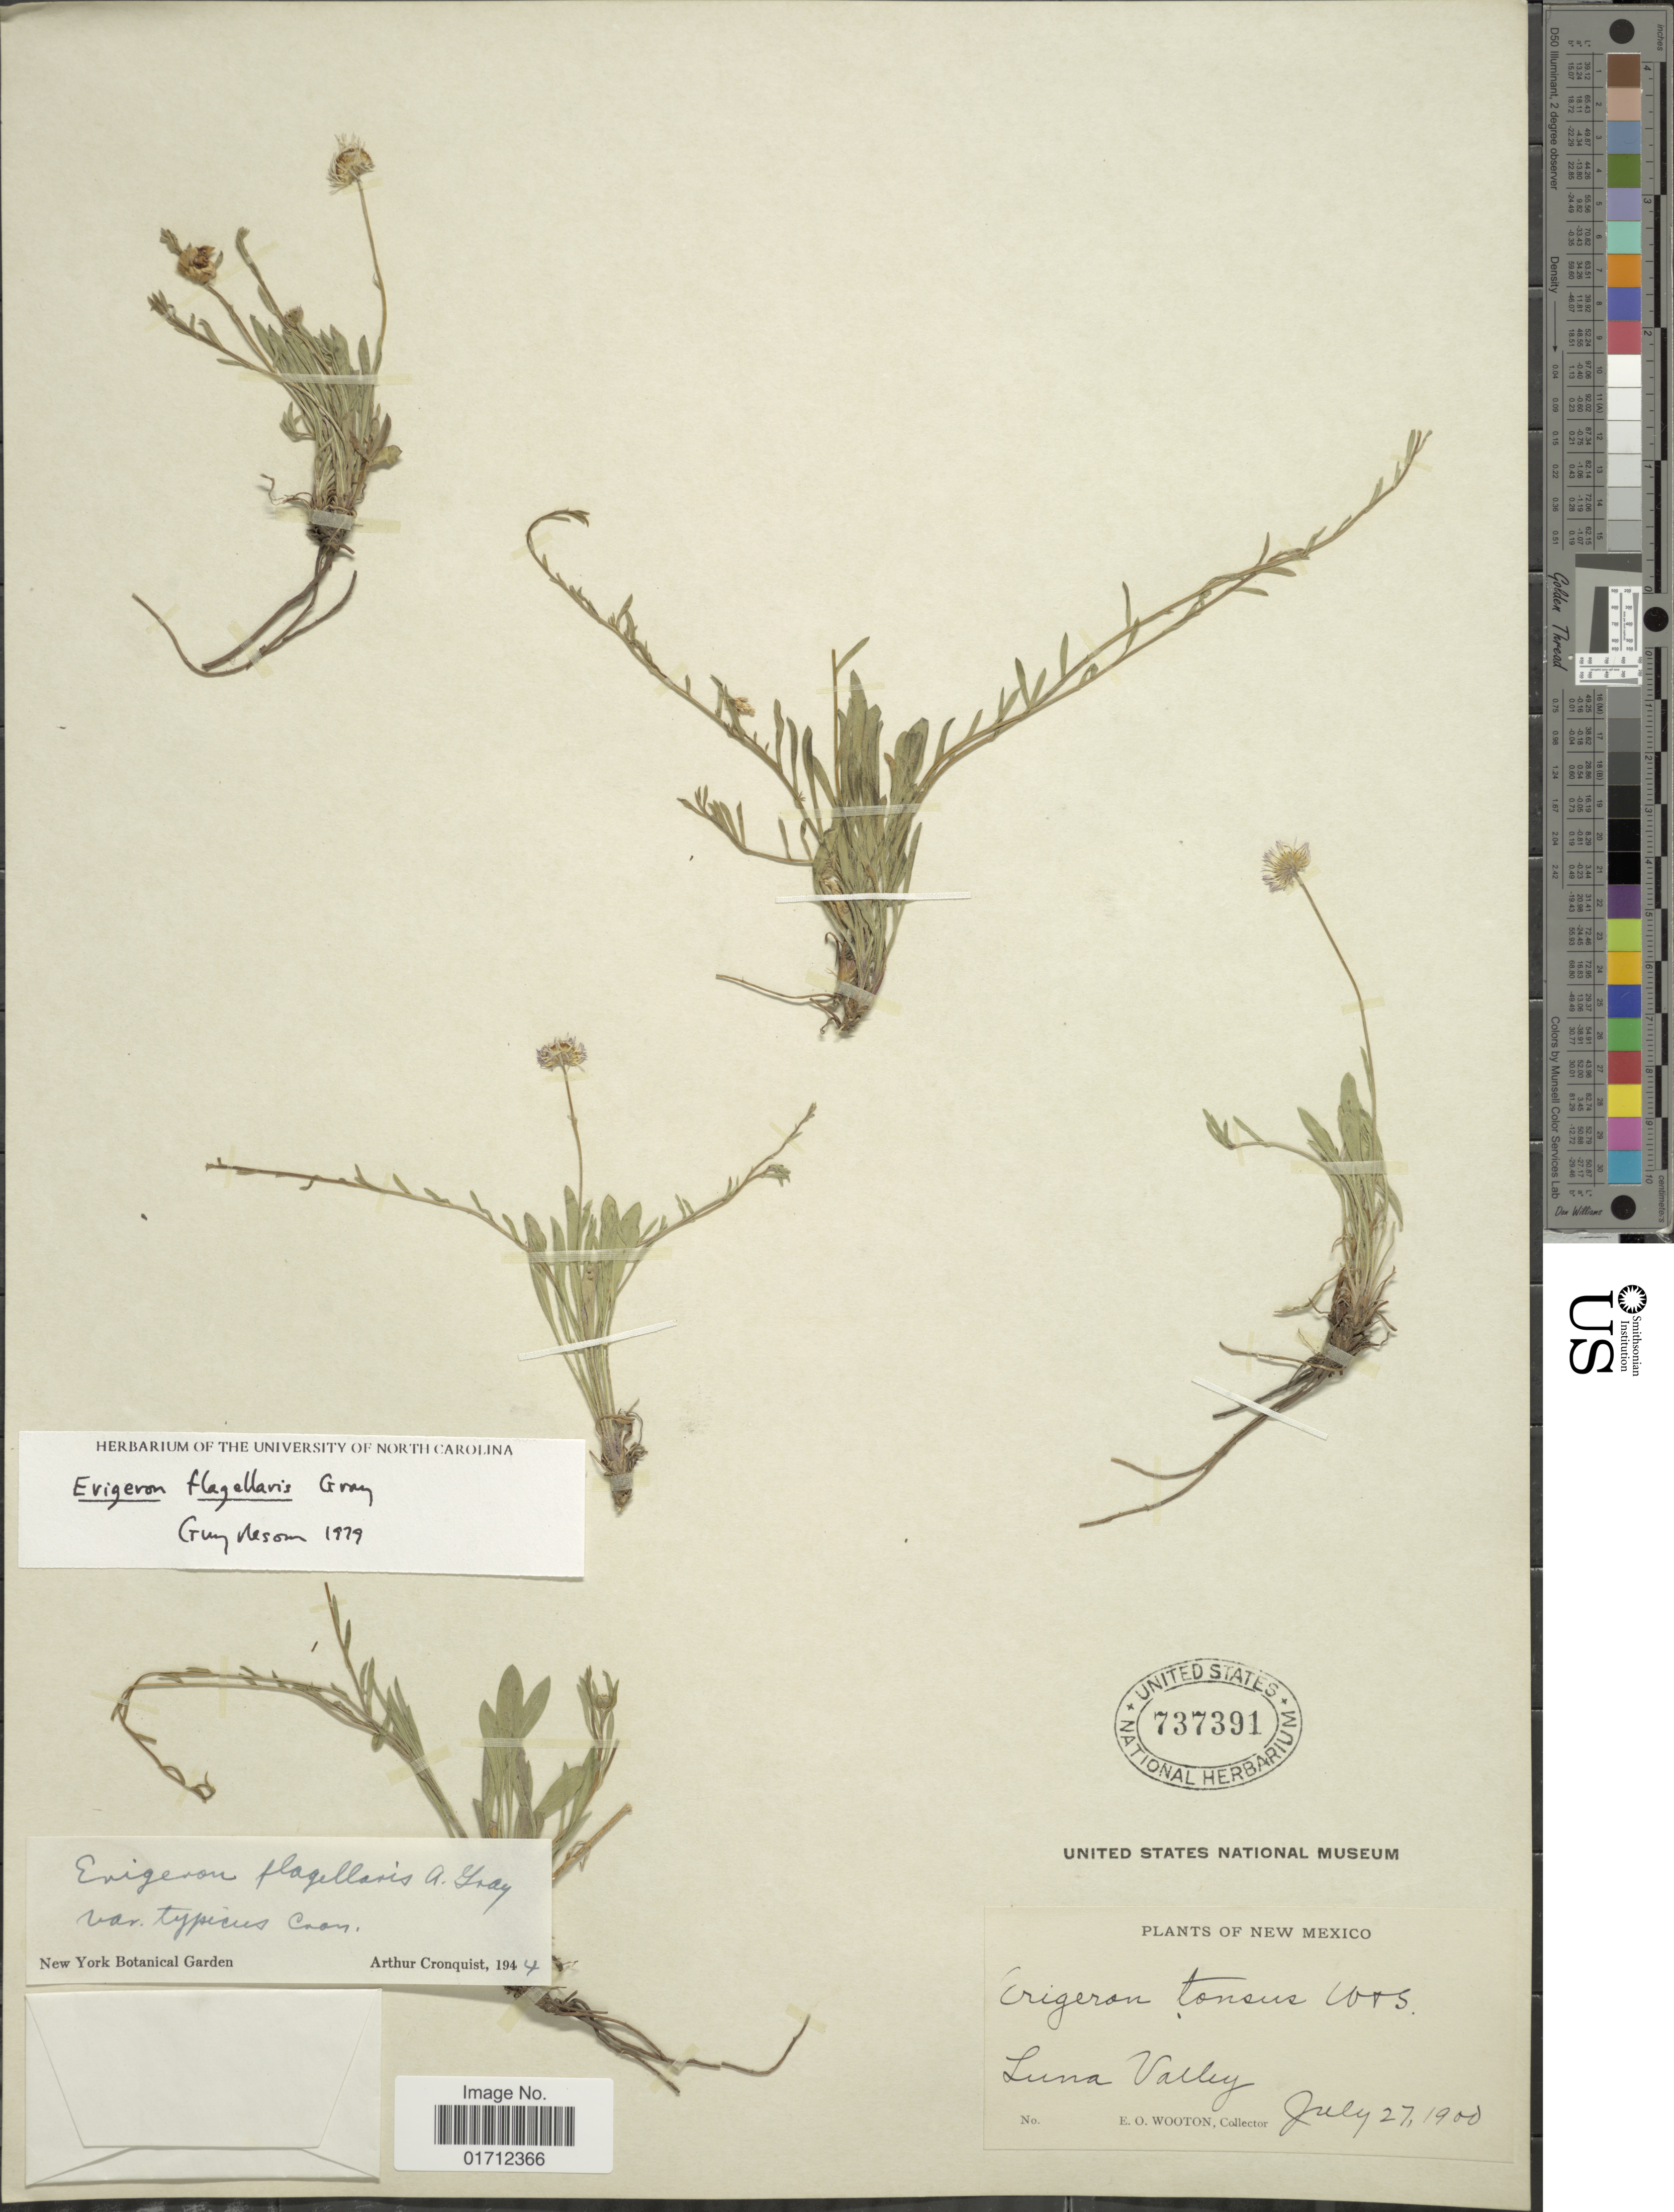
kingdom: Plantae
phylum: Tracheophyta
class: Magnoliopsida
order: Asterales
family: Asteraceae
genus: Erigeron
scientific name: Erigeron flagellaris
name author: A. Gray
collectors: E. O. Wooton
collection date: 1900-07-27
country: United States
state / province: New Mexico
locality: Luna Valley.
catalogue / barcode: US 737391